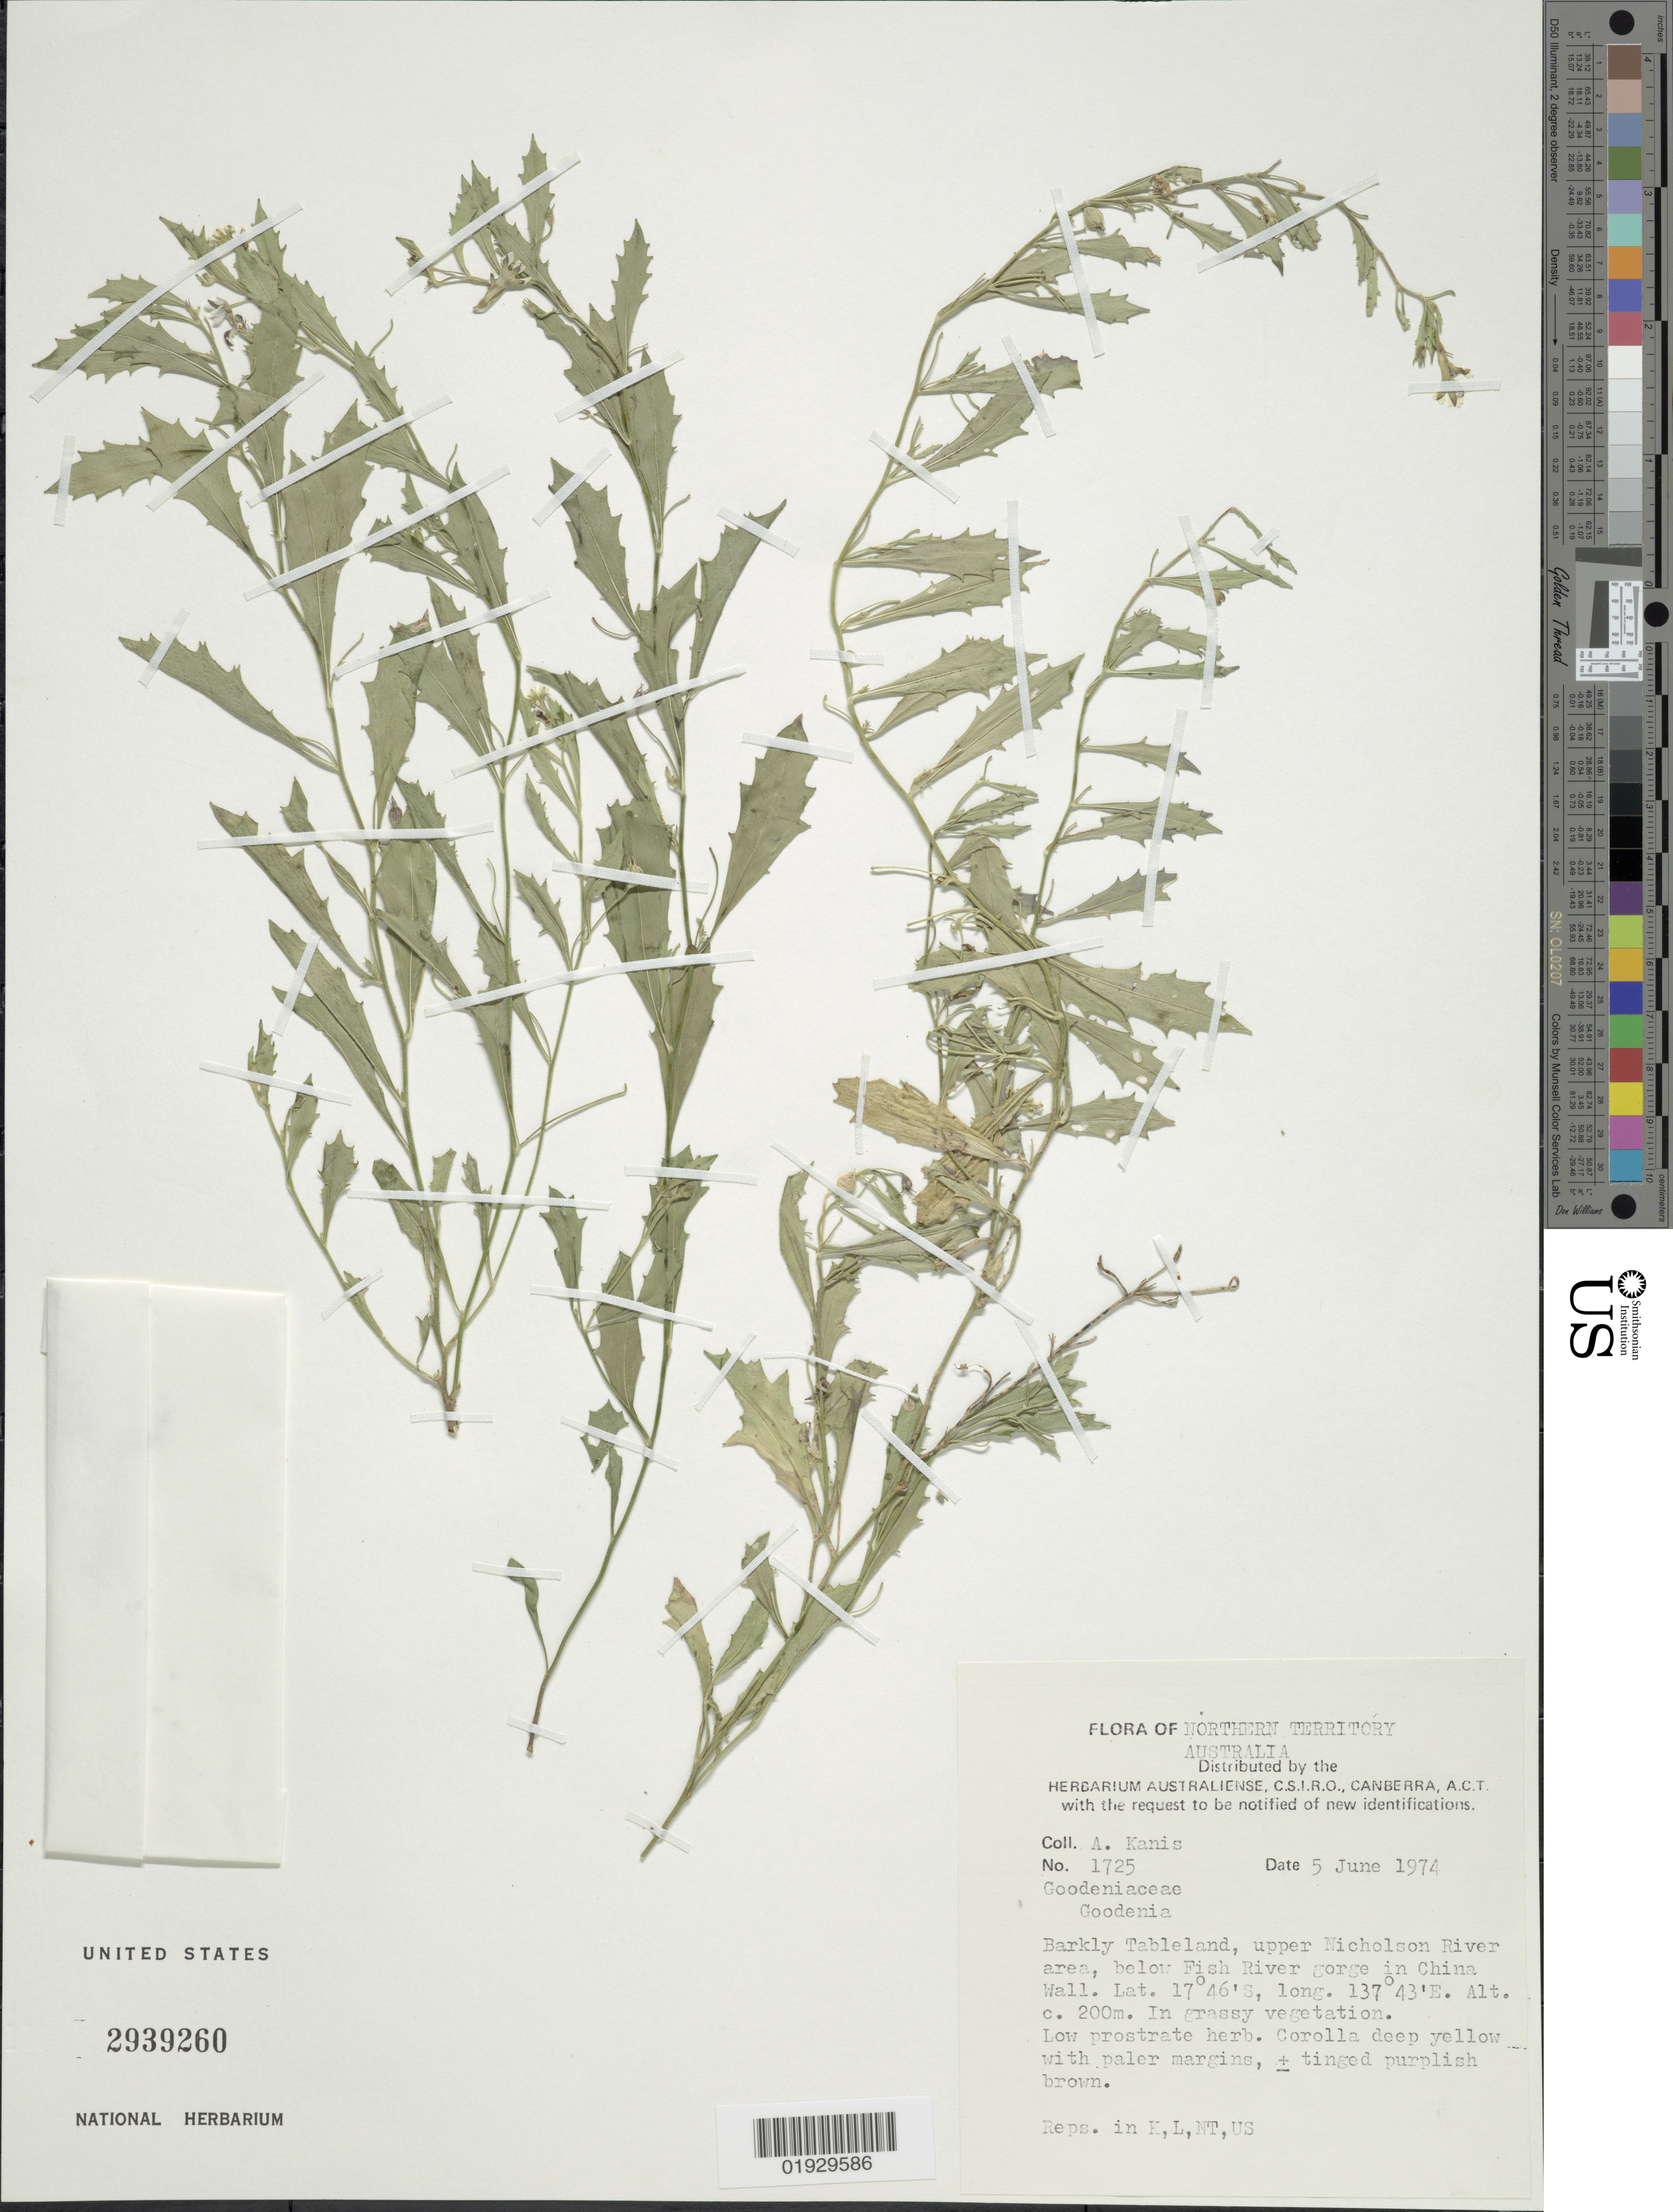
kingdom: Plantae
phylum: Tracheophyta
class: Magnoliopsida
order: Asterales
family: Goodeniaceae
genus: Goodenia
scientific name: Goodenia sp.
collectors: A. Kanis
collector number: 1725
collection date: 1974-06-05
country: Australia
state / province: Northern Territory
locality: Barkly Tableland, upper Nicholson River area, below Fish River gorge in China Wall.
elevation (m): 200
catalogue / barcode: US 2939260